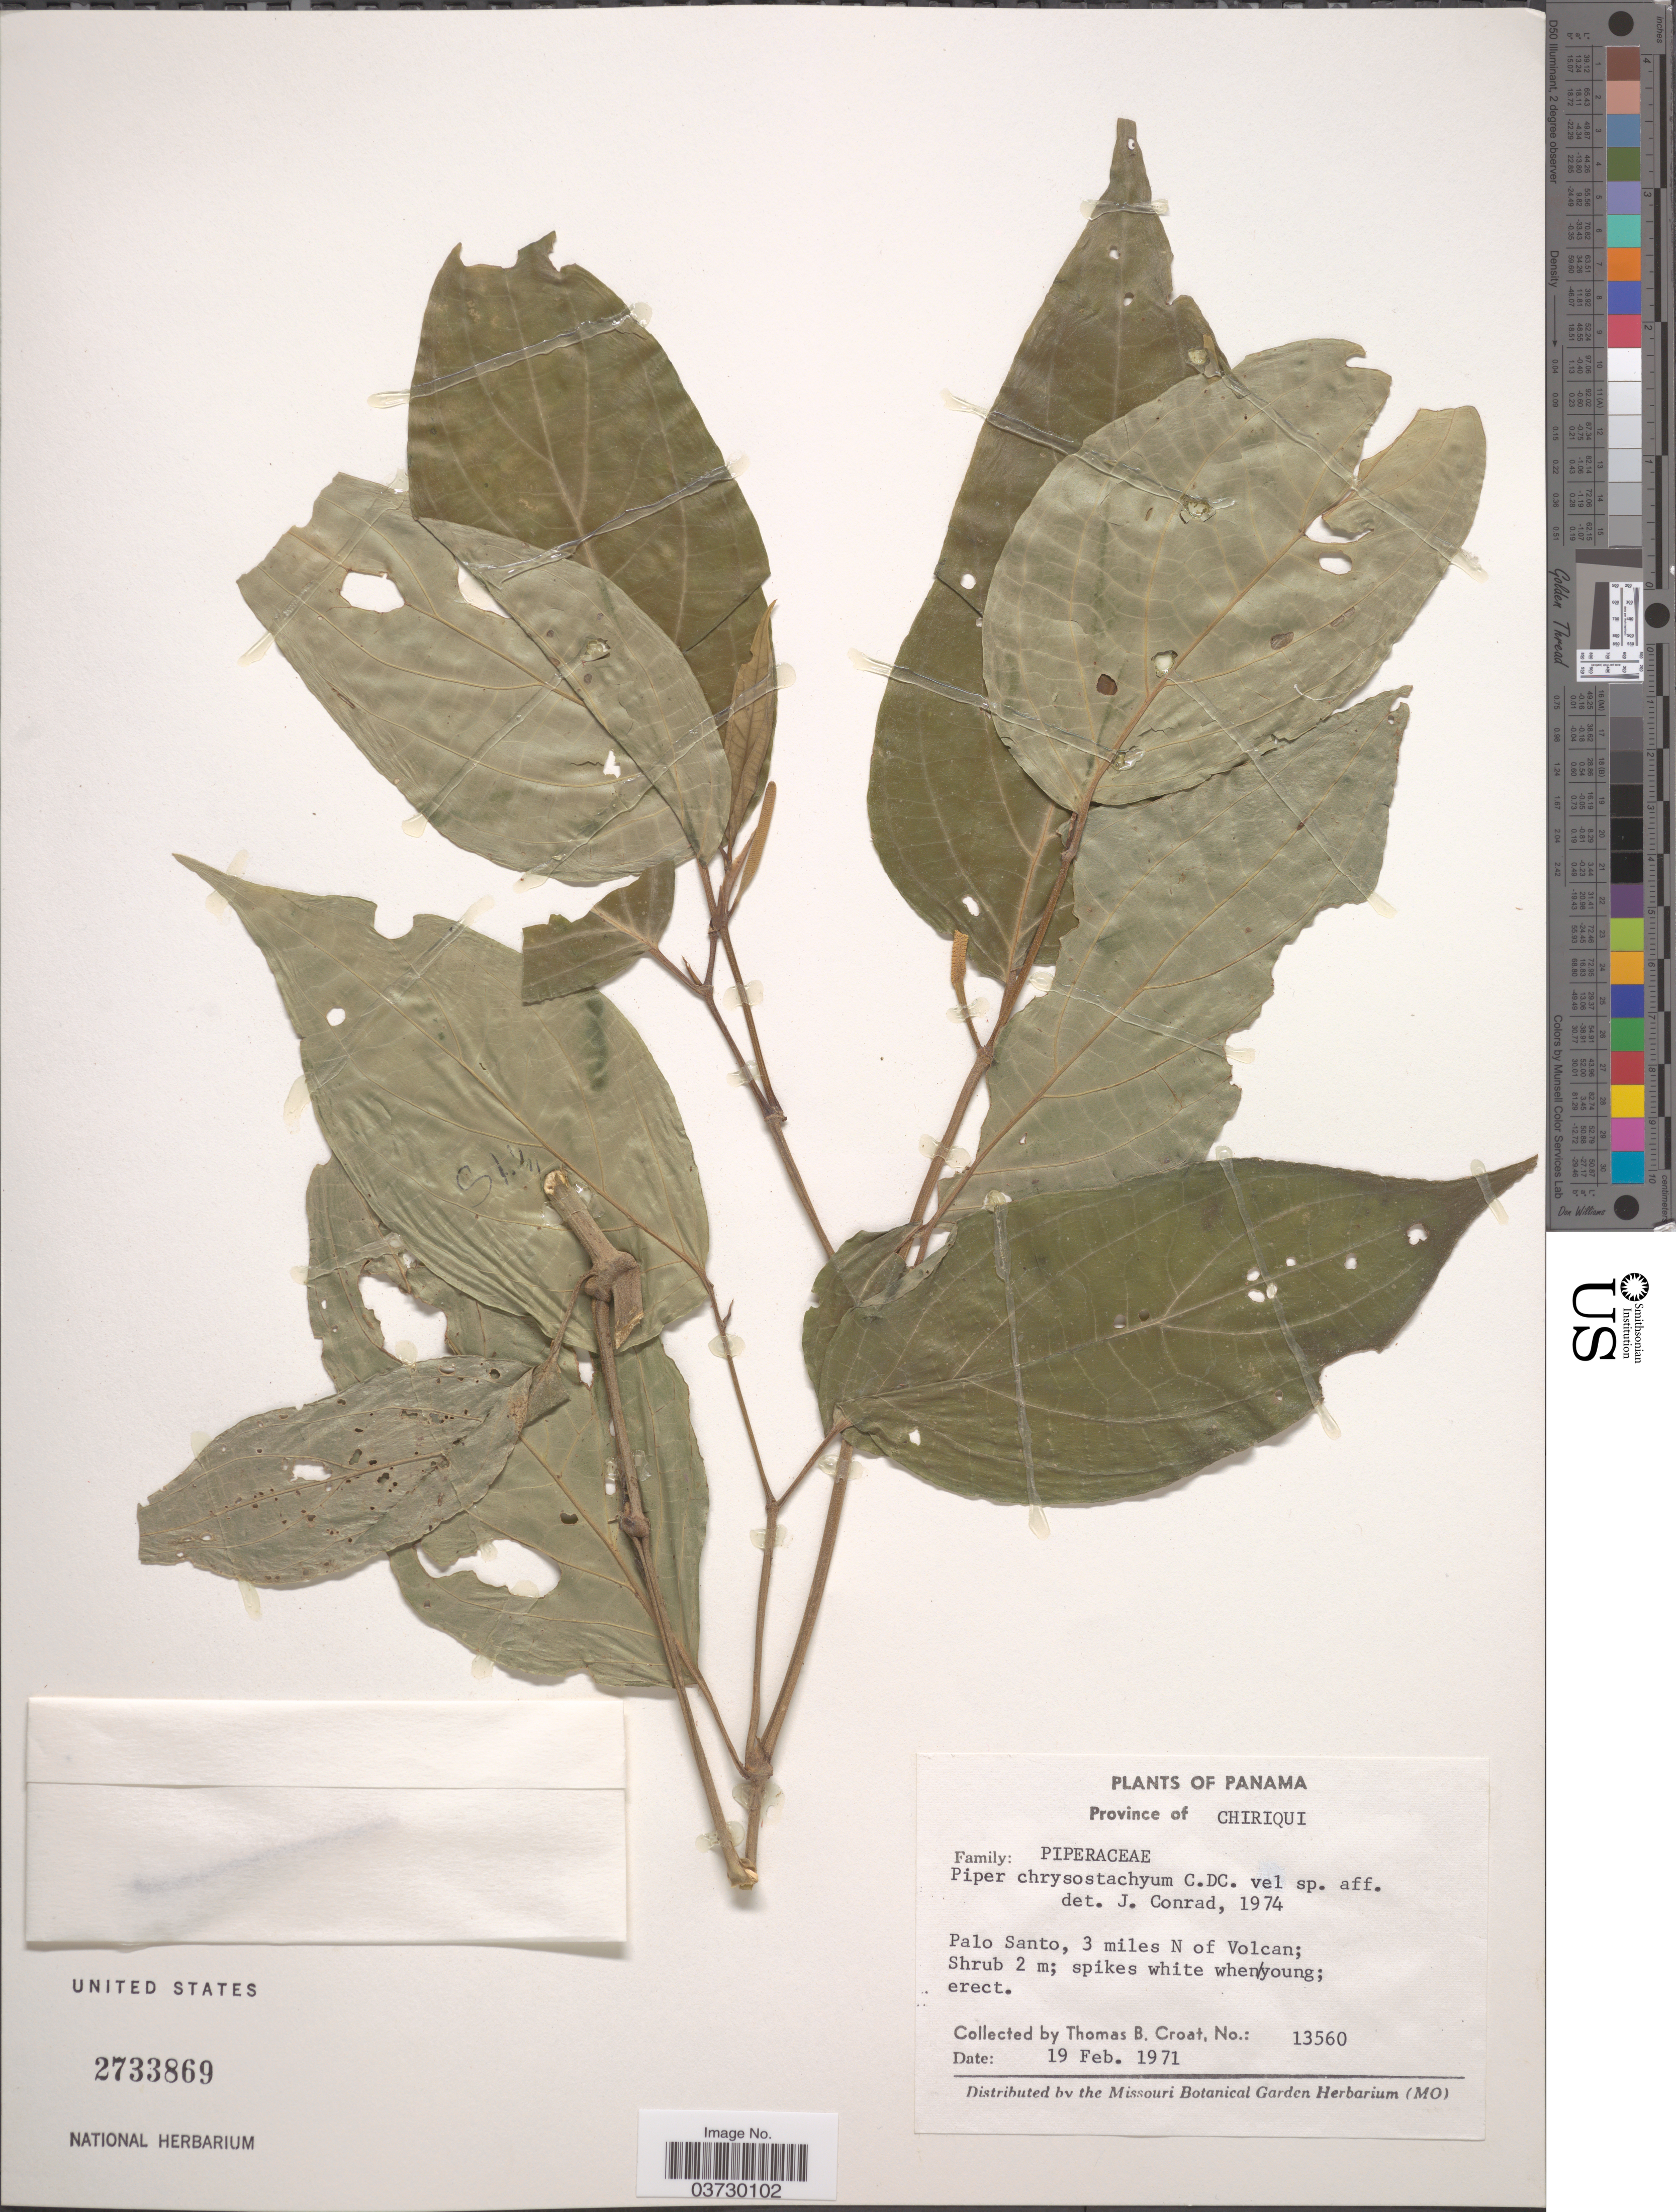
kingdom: Plantae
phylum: Tracheophyta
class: Magnoliopsida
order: Piperales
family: Piperaceae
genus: Piper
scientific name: Piper chrysostachyum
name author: C. DC.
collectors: T. B. Croat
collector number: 13560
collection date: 1971-02-19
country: Panama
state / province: Chiriqui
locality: Palo Santo, 3 miles N of Volcan.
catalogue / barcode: US 2733869